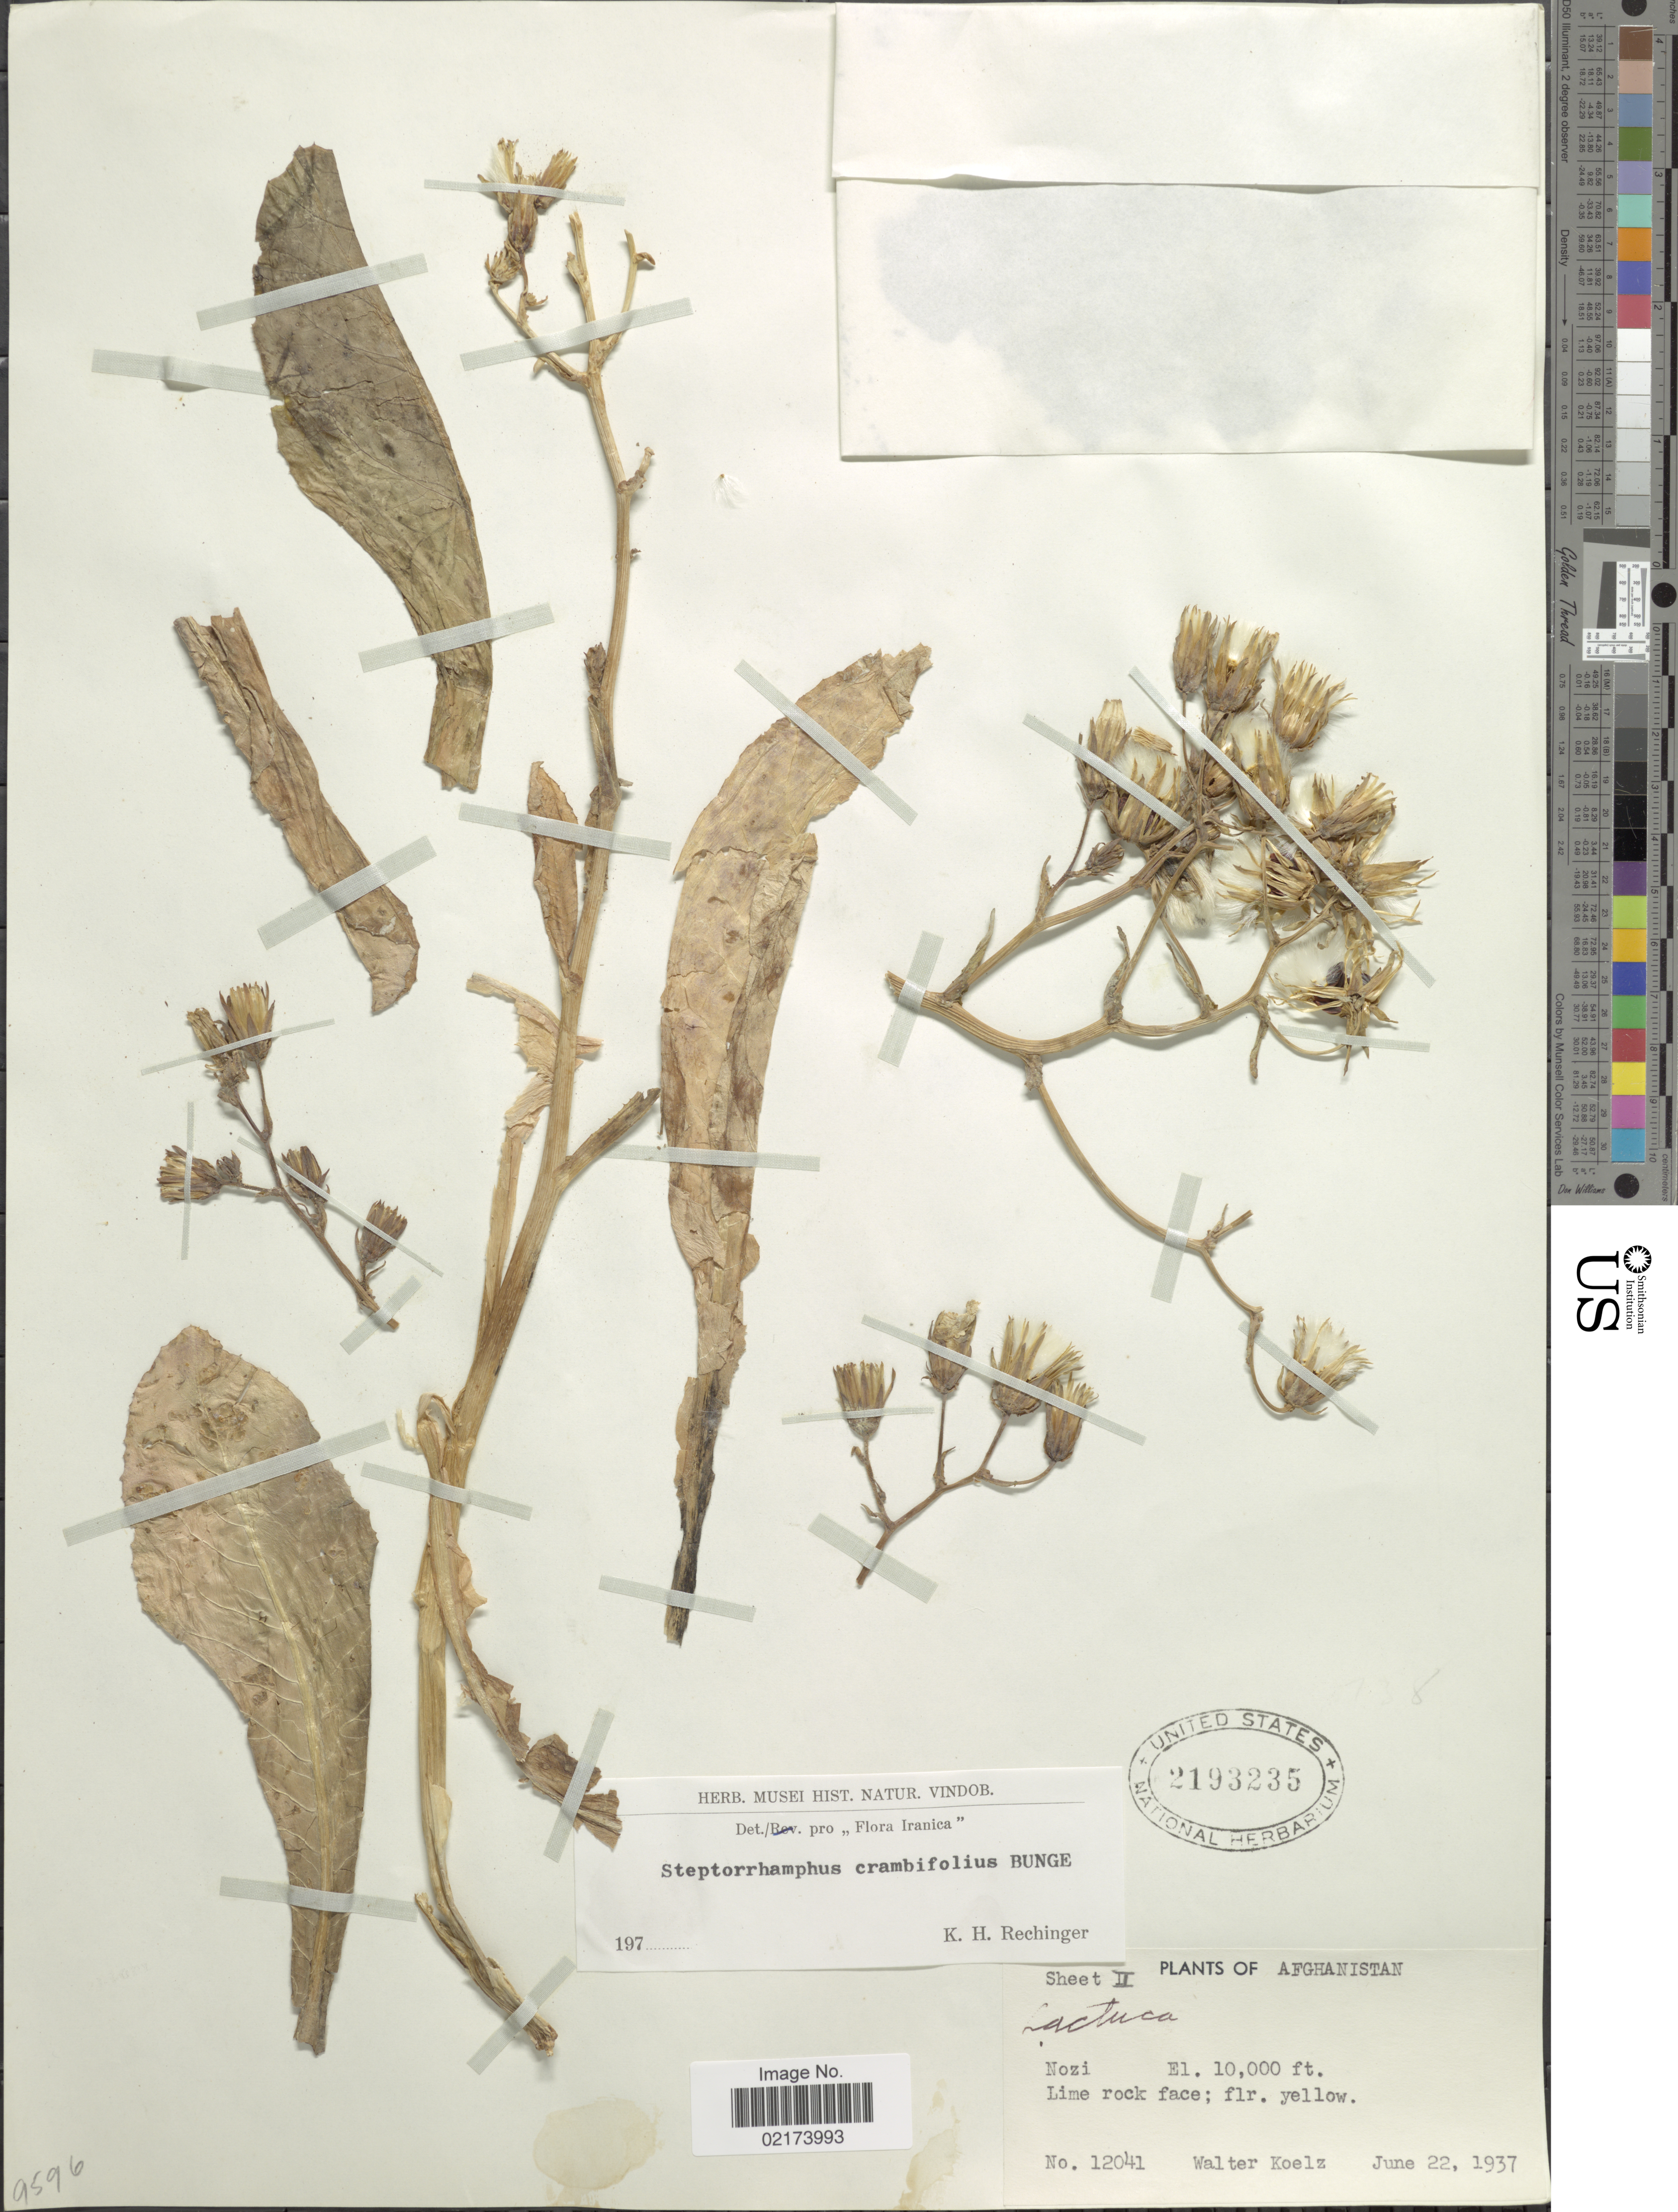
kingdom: Plantae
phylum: Tracheophyta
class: Magnoliopsida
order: Asterales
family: Asteraceae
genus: Lactuca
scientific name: Lactuca crambifolia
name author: (Bunge) Boiss.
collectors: W. N. Koelz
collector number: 12041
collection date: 1937-06-22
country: Afghanistan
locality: Nozi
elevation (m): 3048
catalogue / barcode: US 2193235